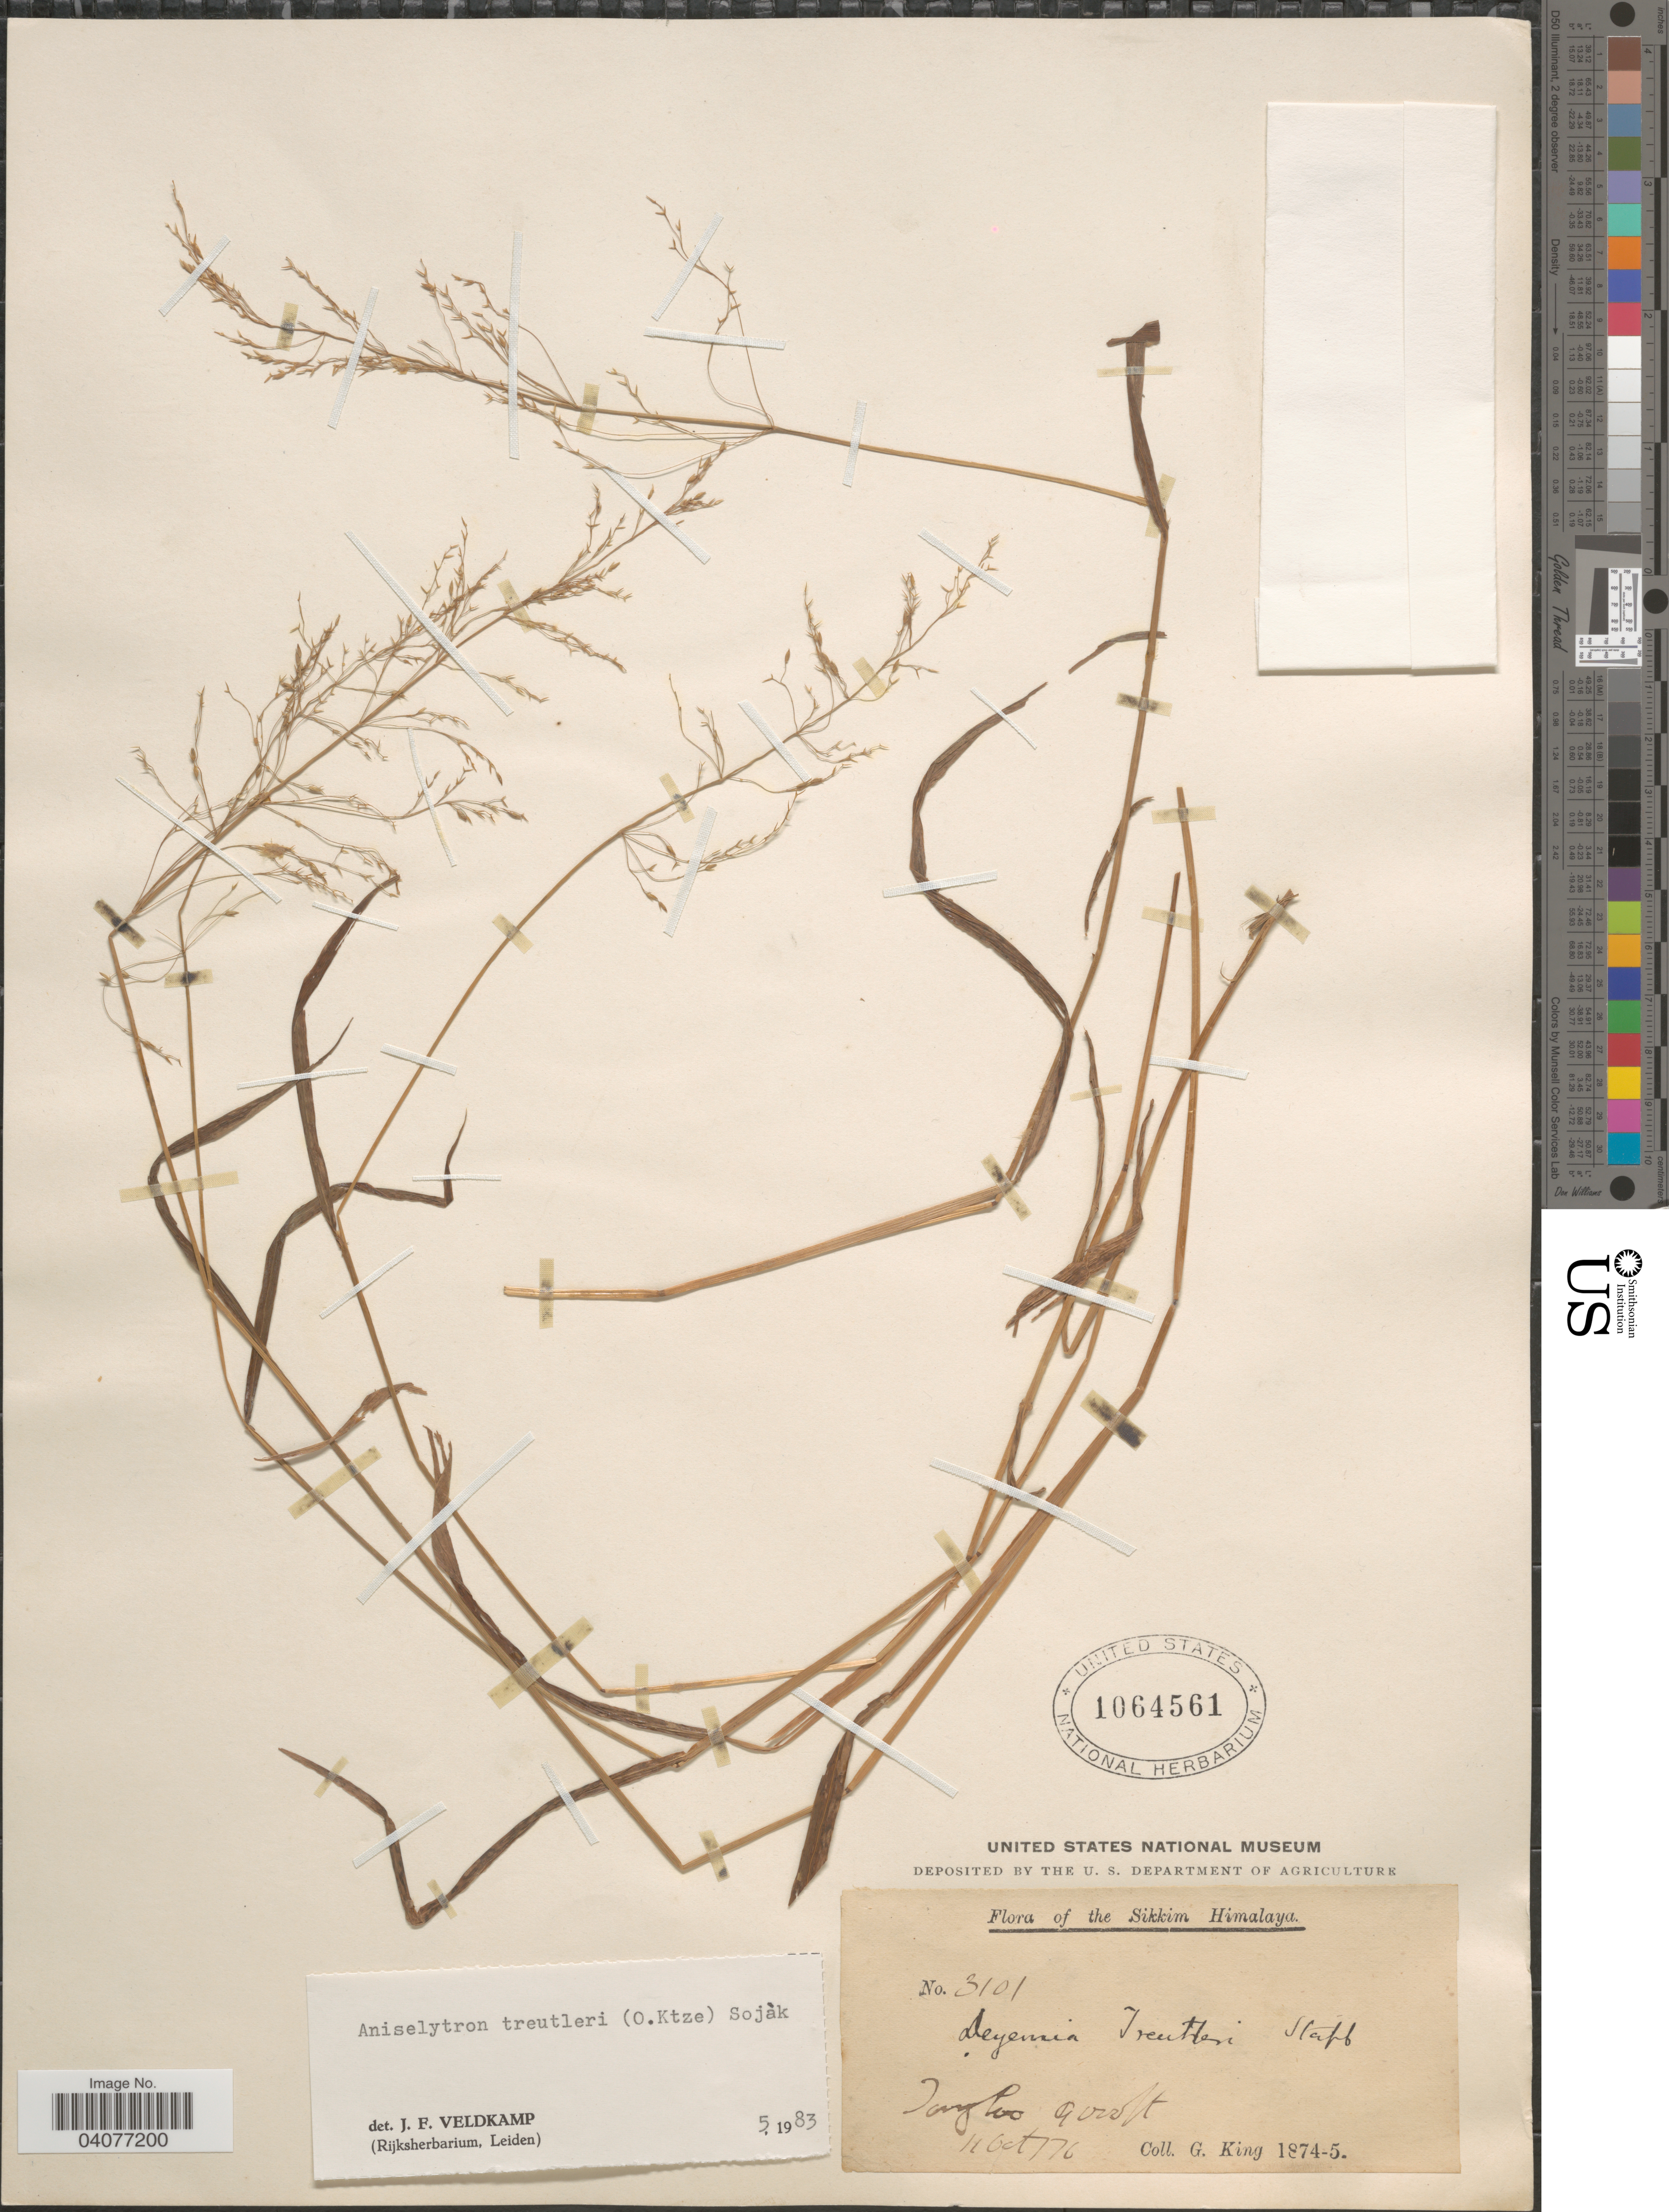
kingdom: Plantae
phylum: Tracheophyta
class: Liliopsida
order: Poales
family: Poaceae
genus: Aniselytron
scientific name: Aniselytron treutleri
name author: (Kuntze) Soják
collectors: G. King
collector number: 3101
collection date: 1876-10-11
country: India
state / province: Sikkim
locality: Sikkim Himalaya. Jangloo.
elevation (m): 2743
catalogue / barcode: US 1064561